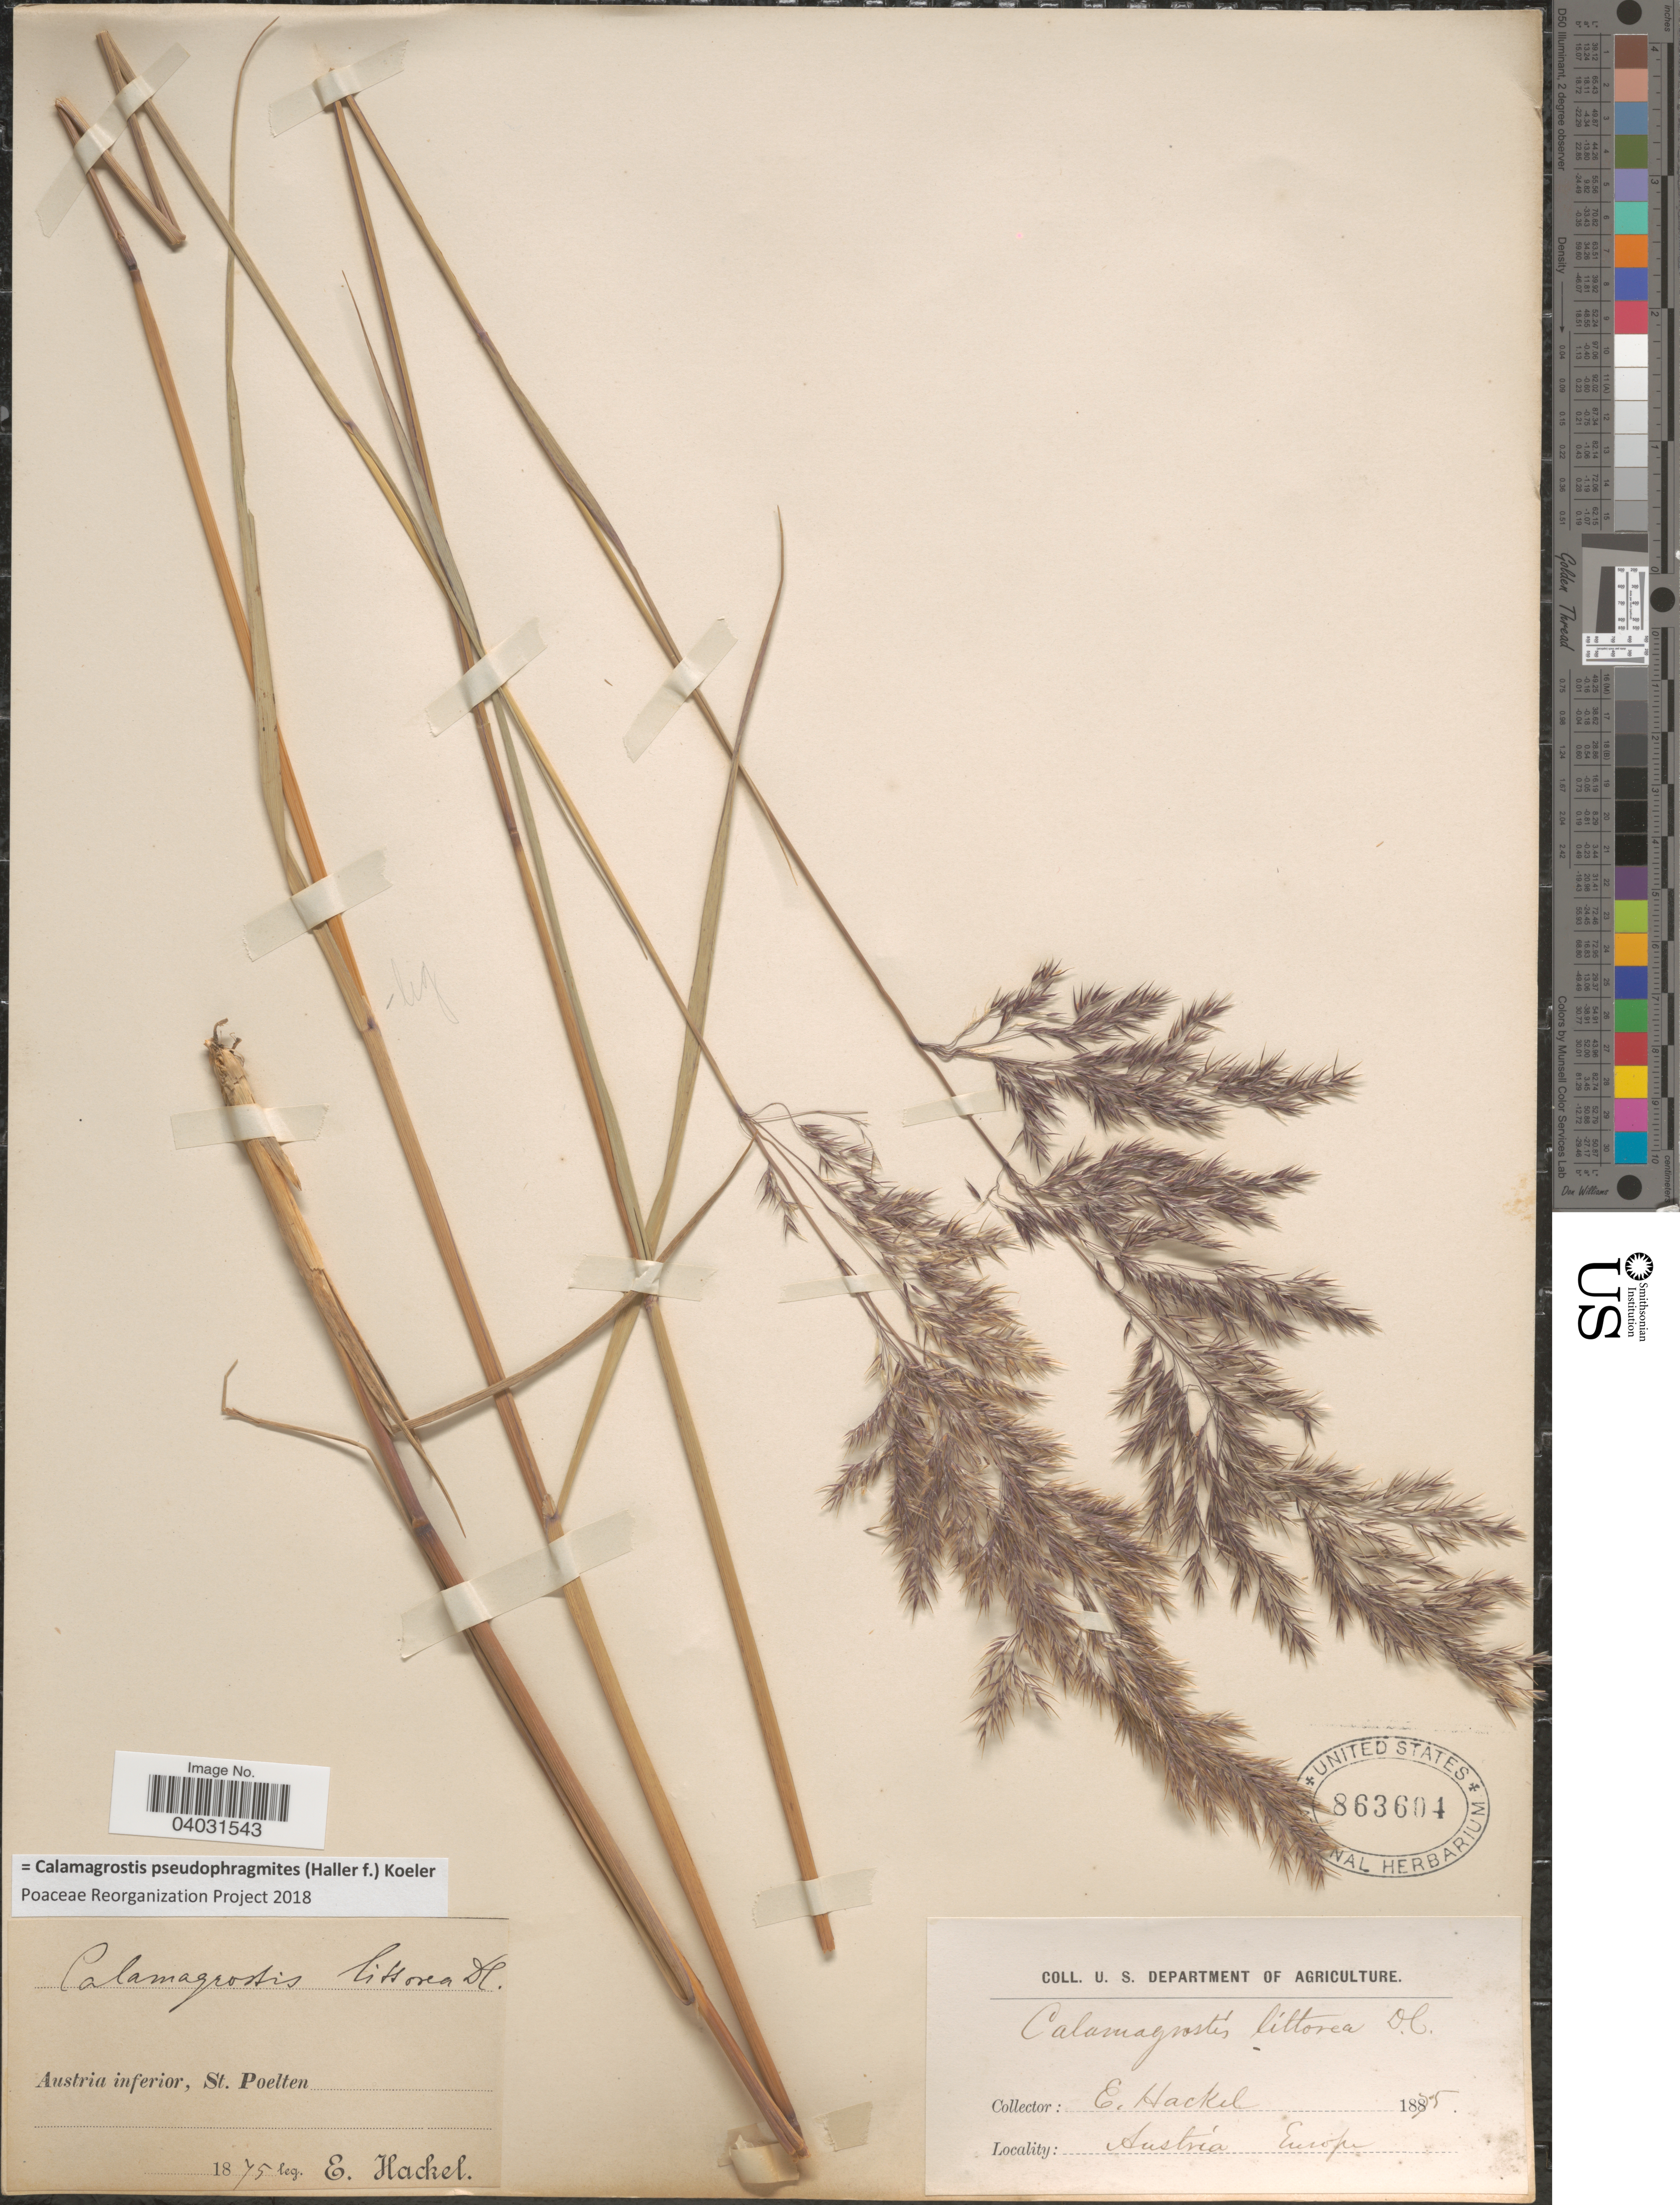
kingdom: Plantae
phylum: Tracheophyta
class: Liliopsida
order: Poales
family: Poaceae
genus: Calamagrostis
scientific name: Calamagrostis pseudophragmites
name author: (Haller f.) Koeler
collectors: E. Hackel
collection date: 1875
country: Austria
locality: Austria inferior, St. Poelten.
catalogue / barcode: US 863604